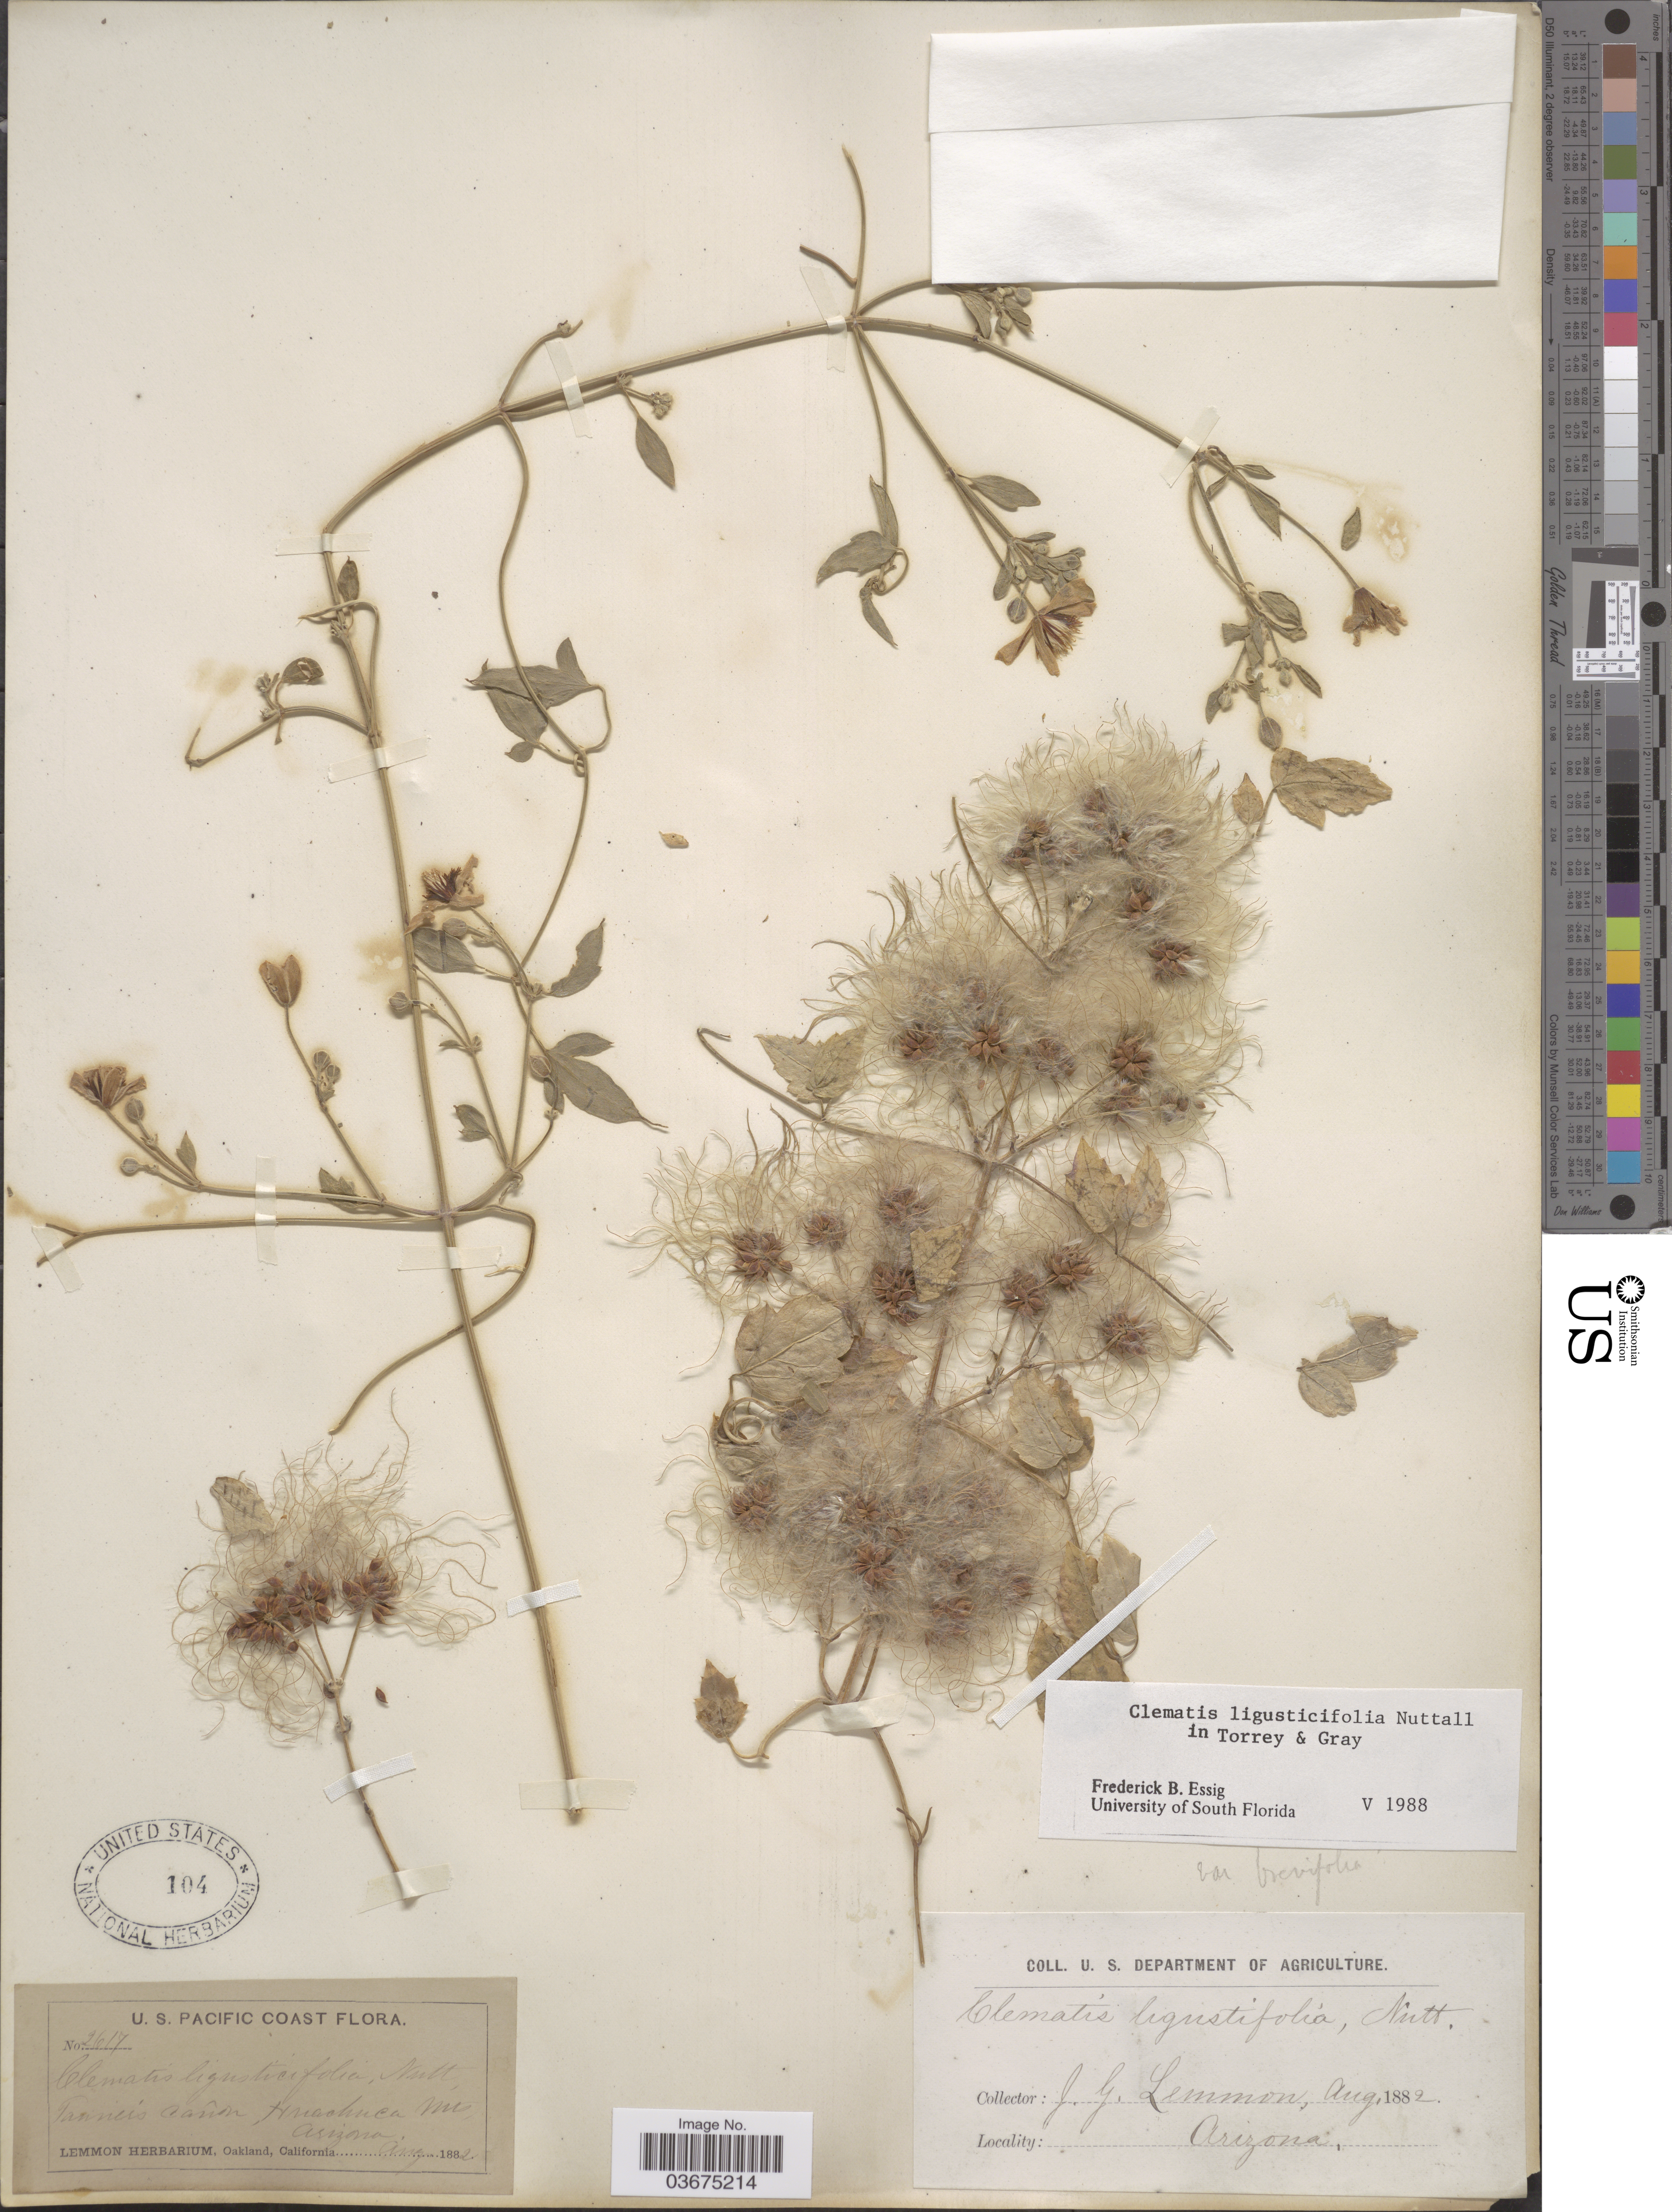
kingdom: Plantae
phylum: Tracheophyta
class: Magnoliopsida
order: Ranunculales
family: Ranunculaceae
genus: Clematis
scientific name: Clematis ligusticifolia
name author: Nutt.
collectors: J. Lemmon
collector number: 2617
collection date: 1882-08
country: United States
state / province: Arizona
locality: U.S Pacific Coast. Tanner's canõn, Huachuca Mts.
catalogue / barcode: US 104